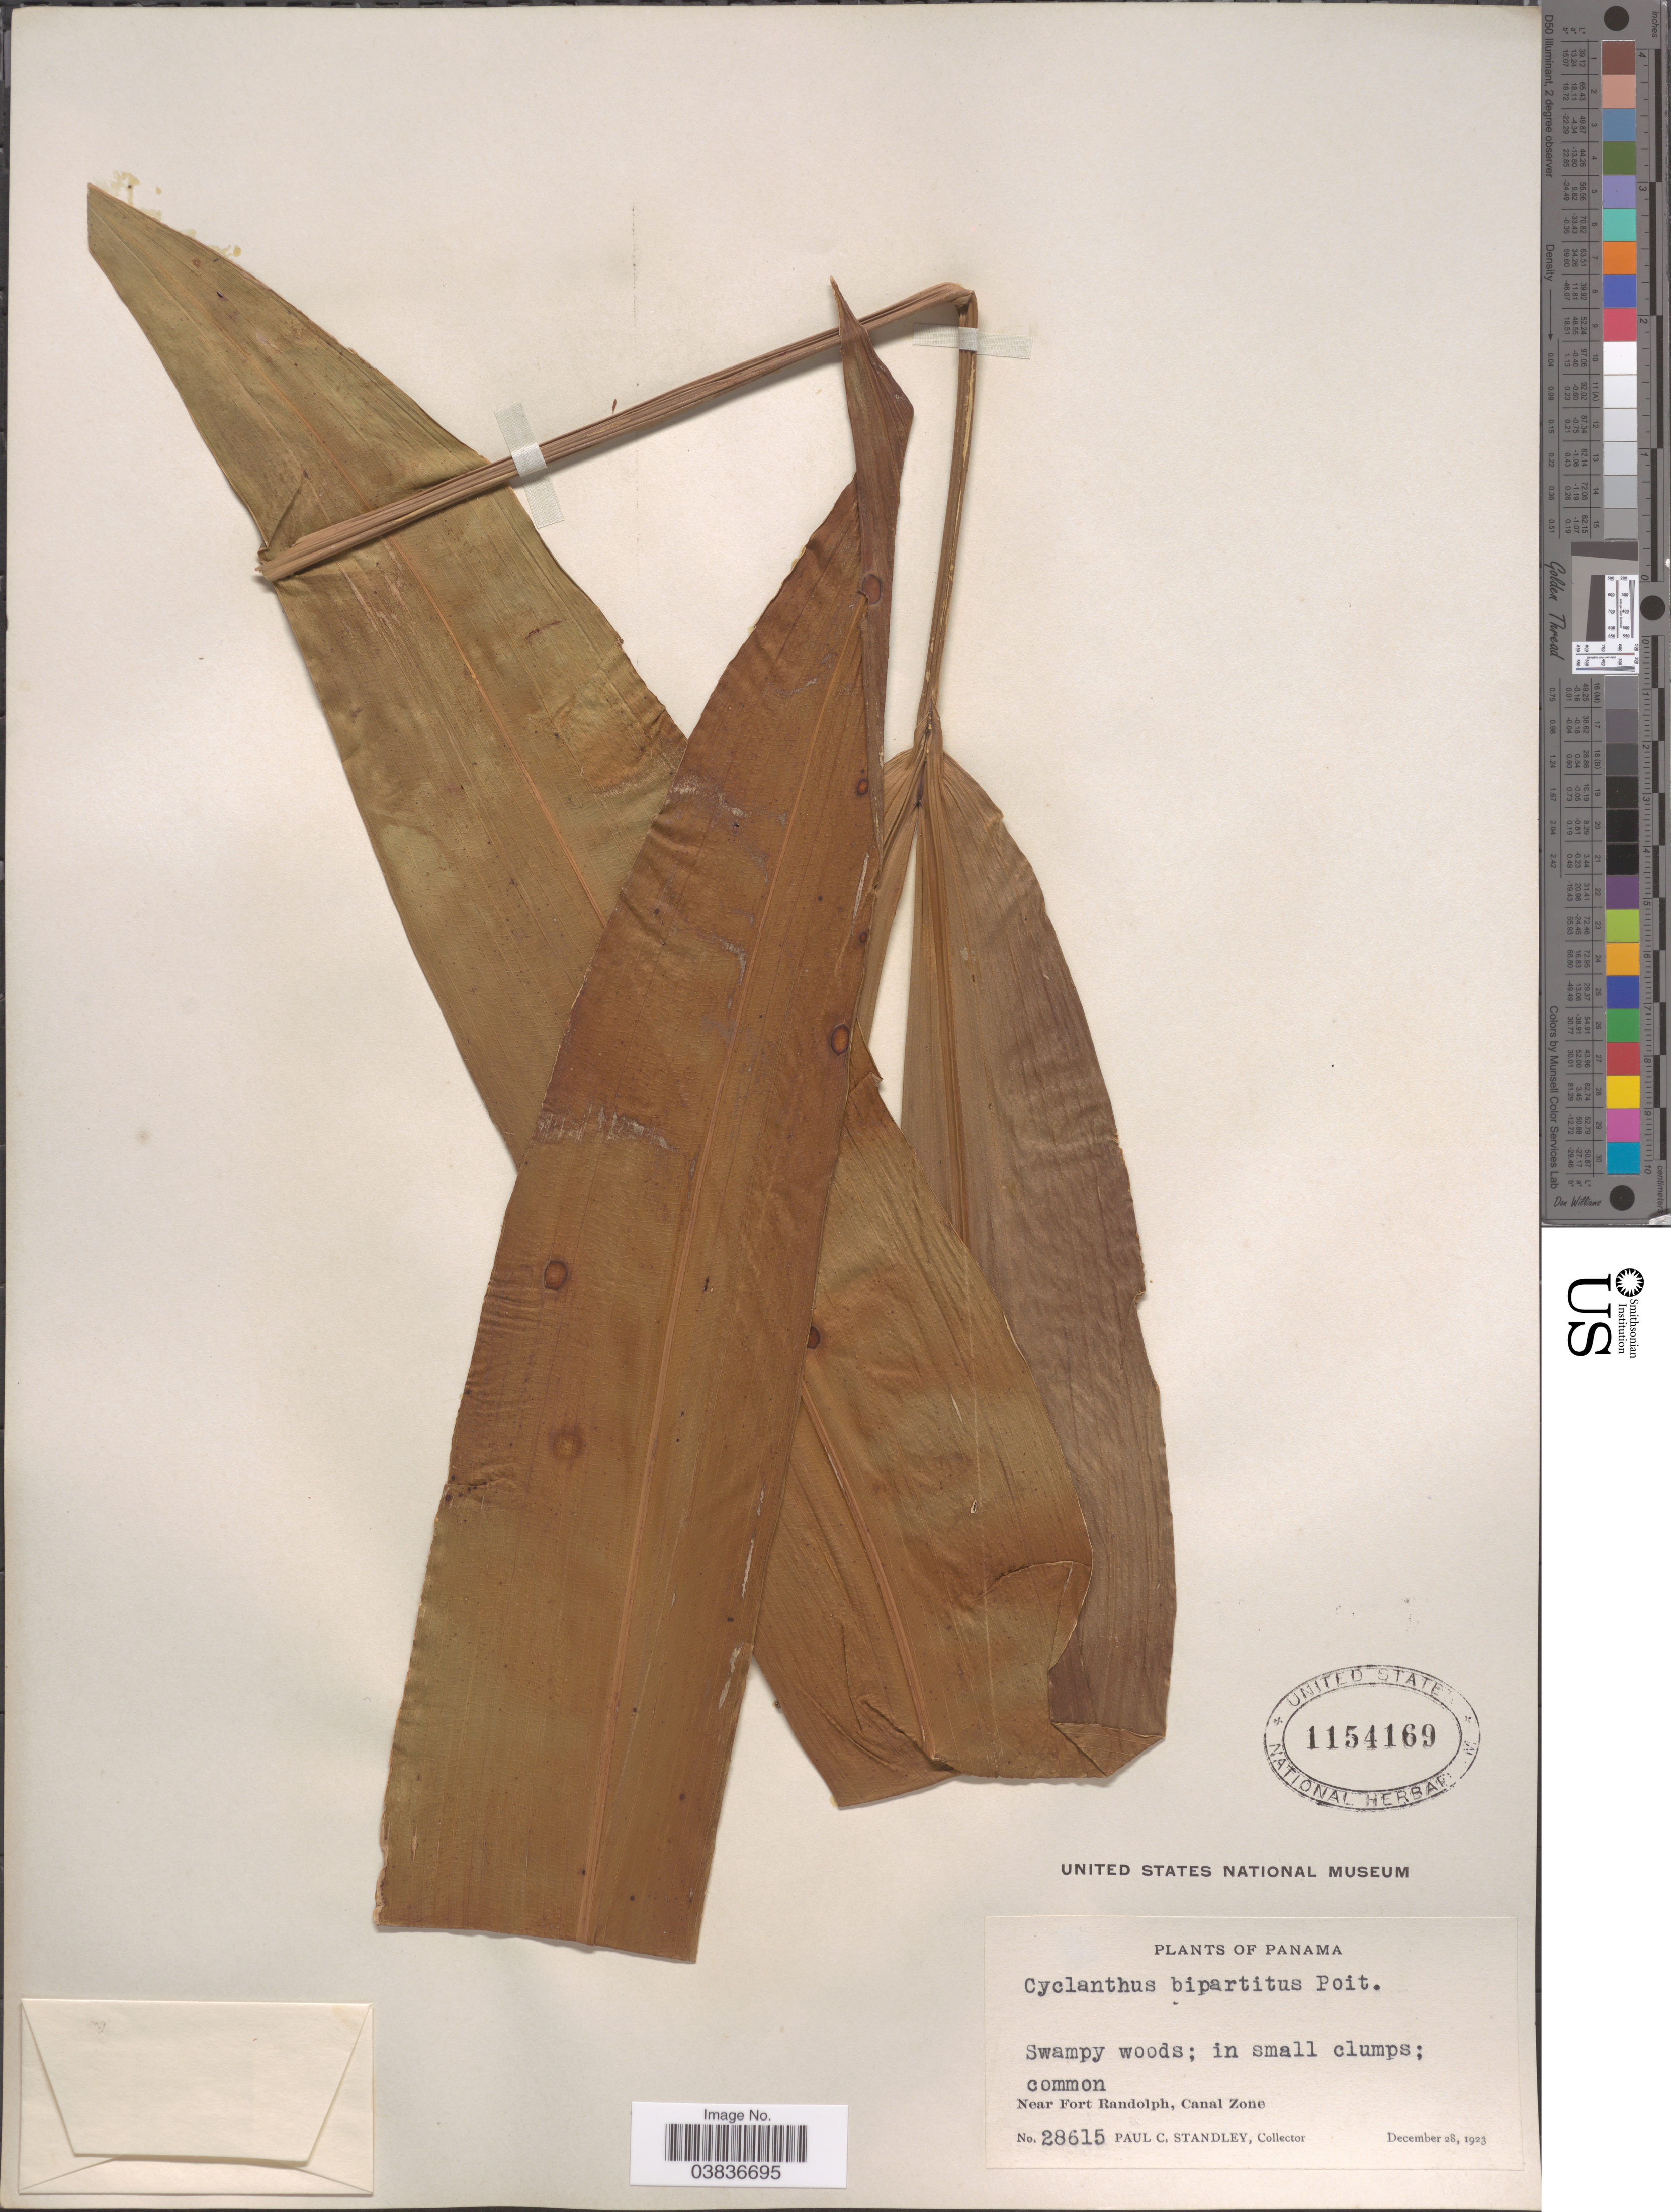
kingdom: Plantae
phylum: Tracheophyta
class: Liliopsida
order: Pandanales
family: Cyclanthaceae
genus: Cyclanthus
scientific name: Cyclanthus bipartitus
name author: Poit. ex A. Rich.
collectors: P. C. Standley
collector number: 28615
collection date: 1923-12-28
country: Panama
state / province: Colón / Panamá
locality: Near Fort Randolph, Canal Zone.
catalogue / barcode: US 1154169